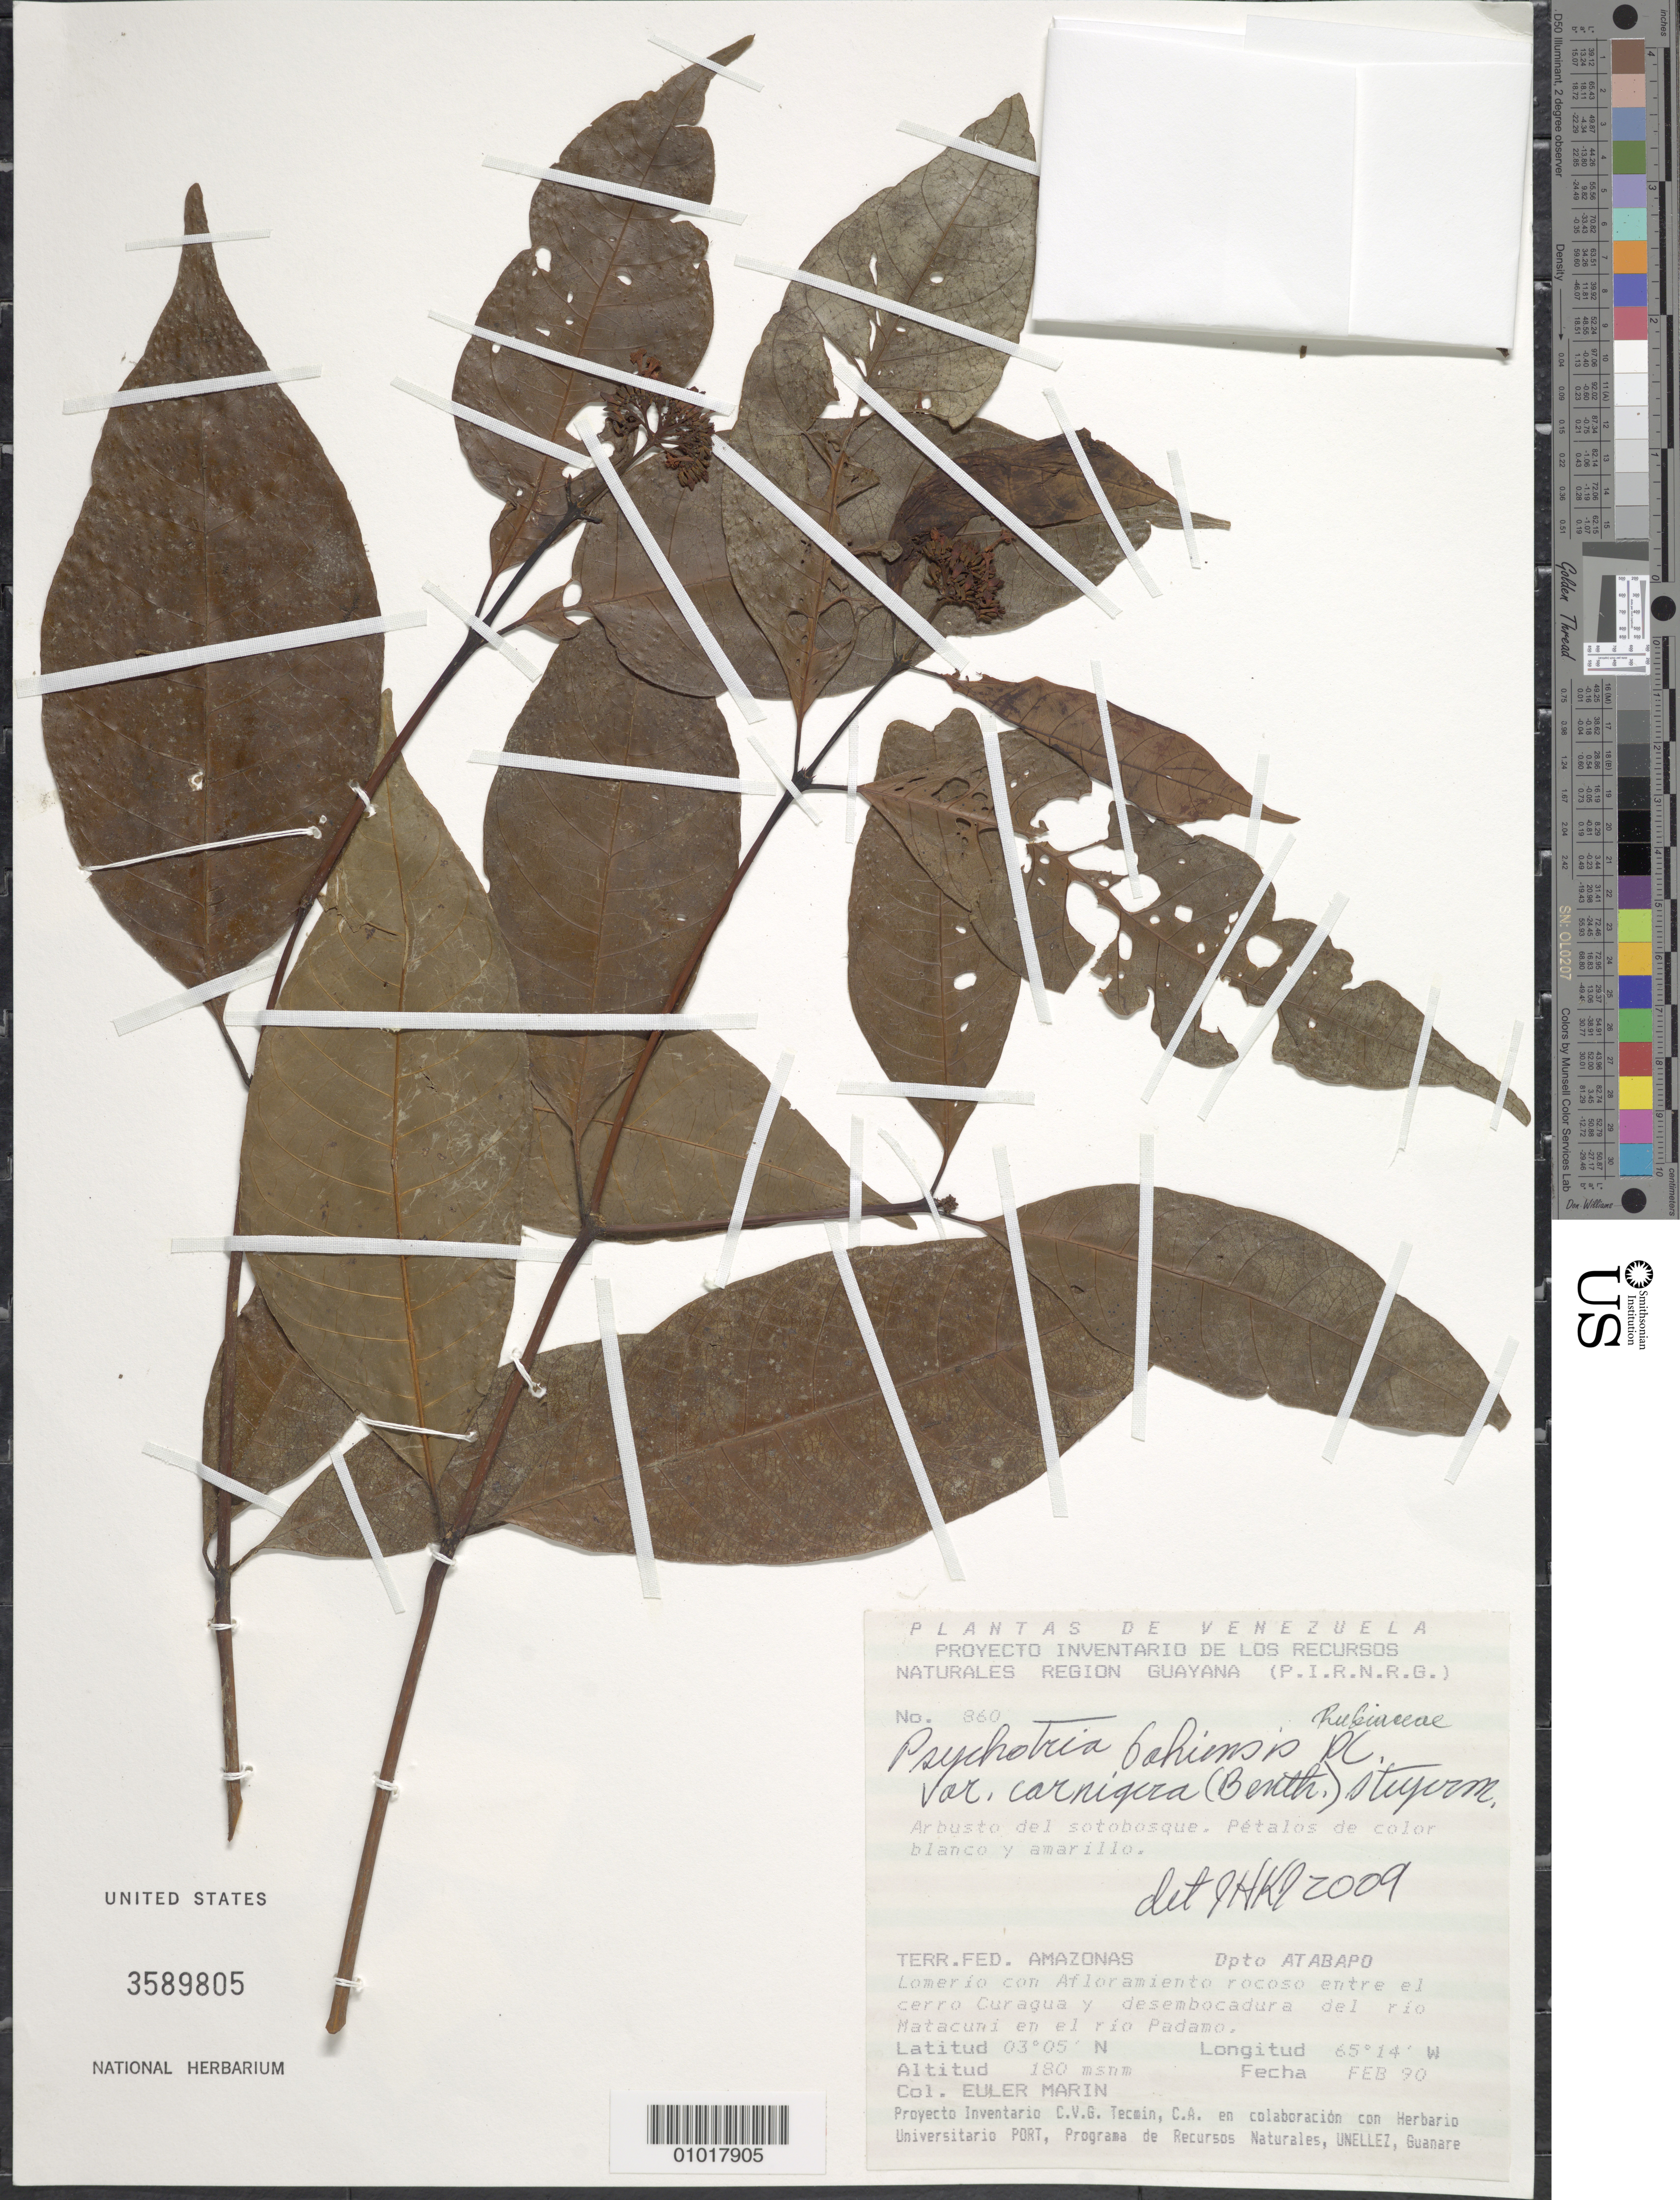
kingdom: Plantae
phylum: Tracheophyta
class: Magnoliopsida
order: Gentianales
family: Rubiaceae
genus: Psychotria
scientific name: Psychotria bahiensis var. cornigera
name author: (Benth.) Steyerm.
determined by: Kirkbride, J. H.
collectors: E. Marin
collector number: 860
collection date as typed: Feb-90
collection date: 1990-02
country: Venezuela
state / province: Amazonas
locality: Dpto: At Abapo. Lomerio con Afloramiento rocoso entre el cerro Curagaua y desembocadura del rio Maracuni en el rio Padamo.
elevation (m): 180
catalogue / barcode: US 3589805